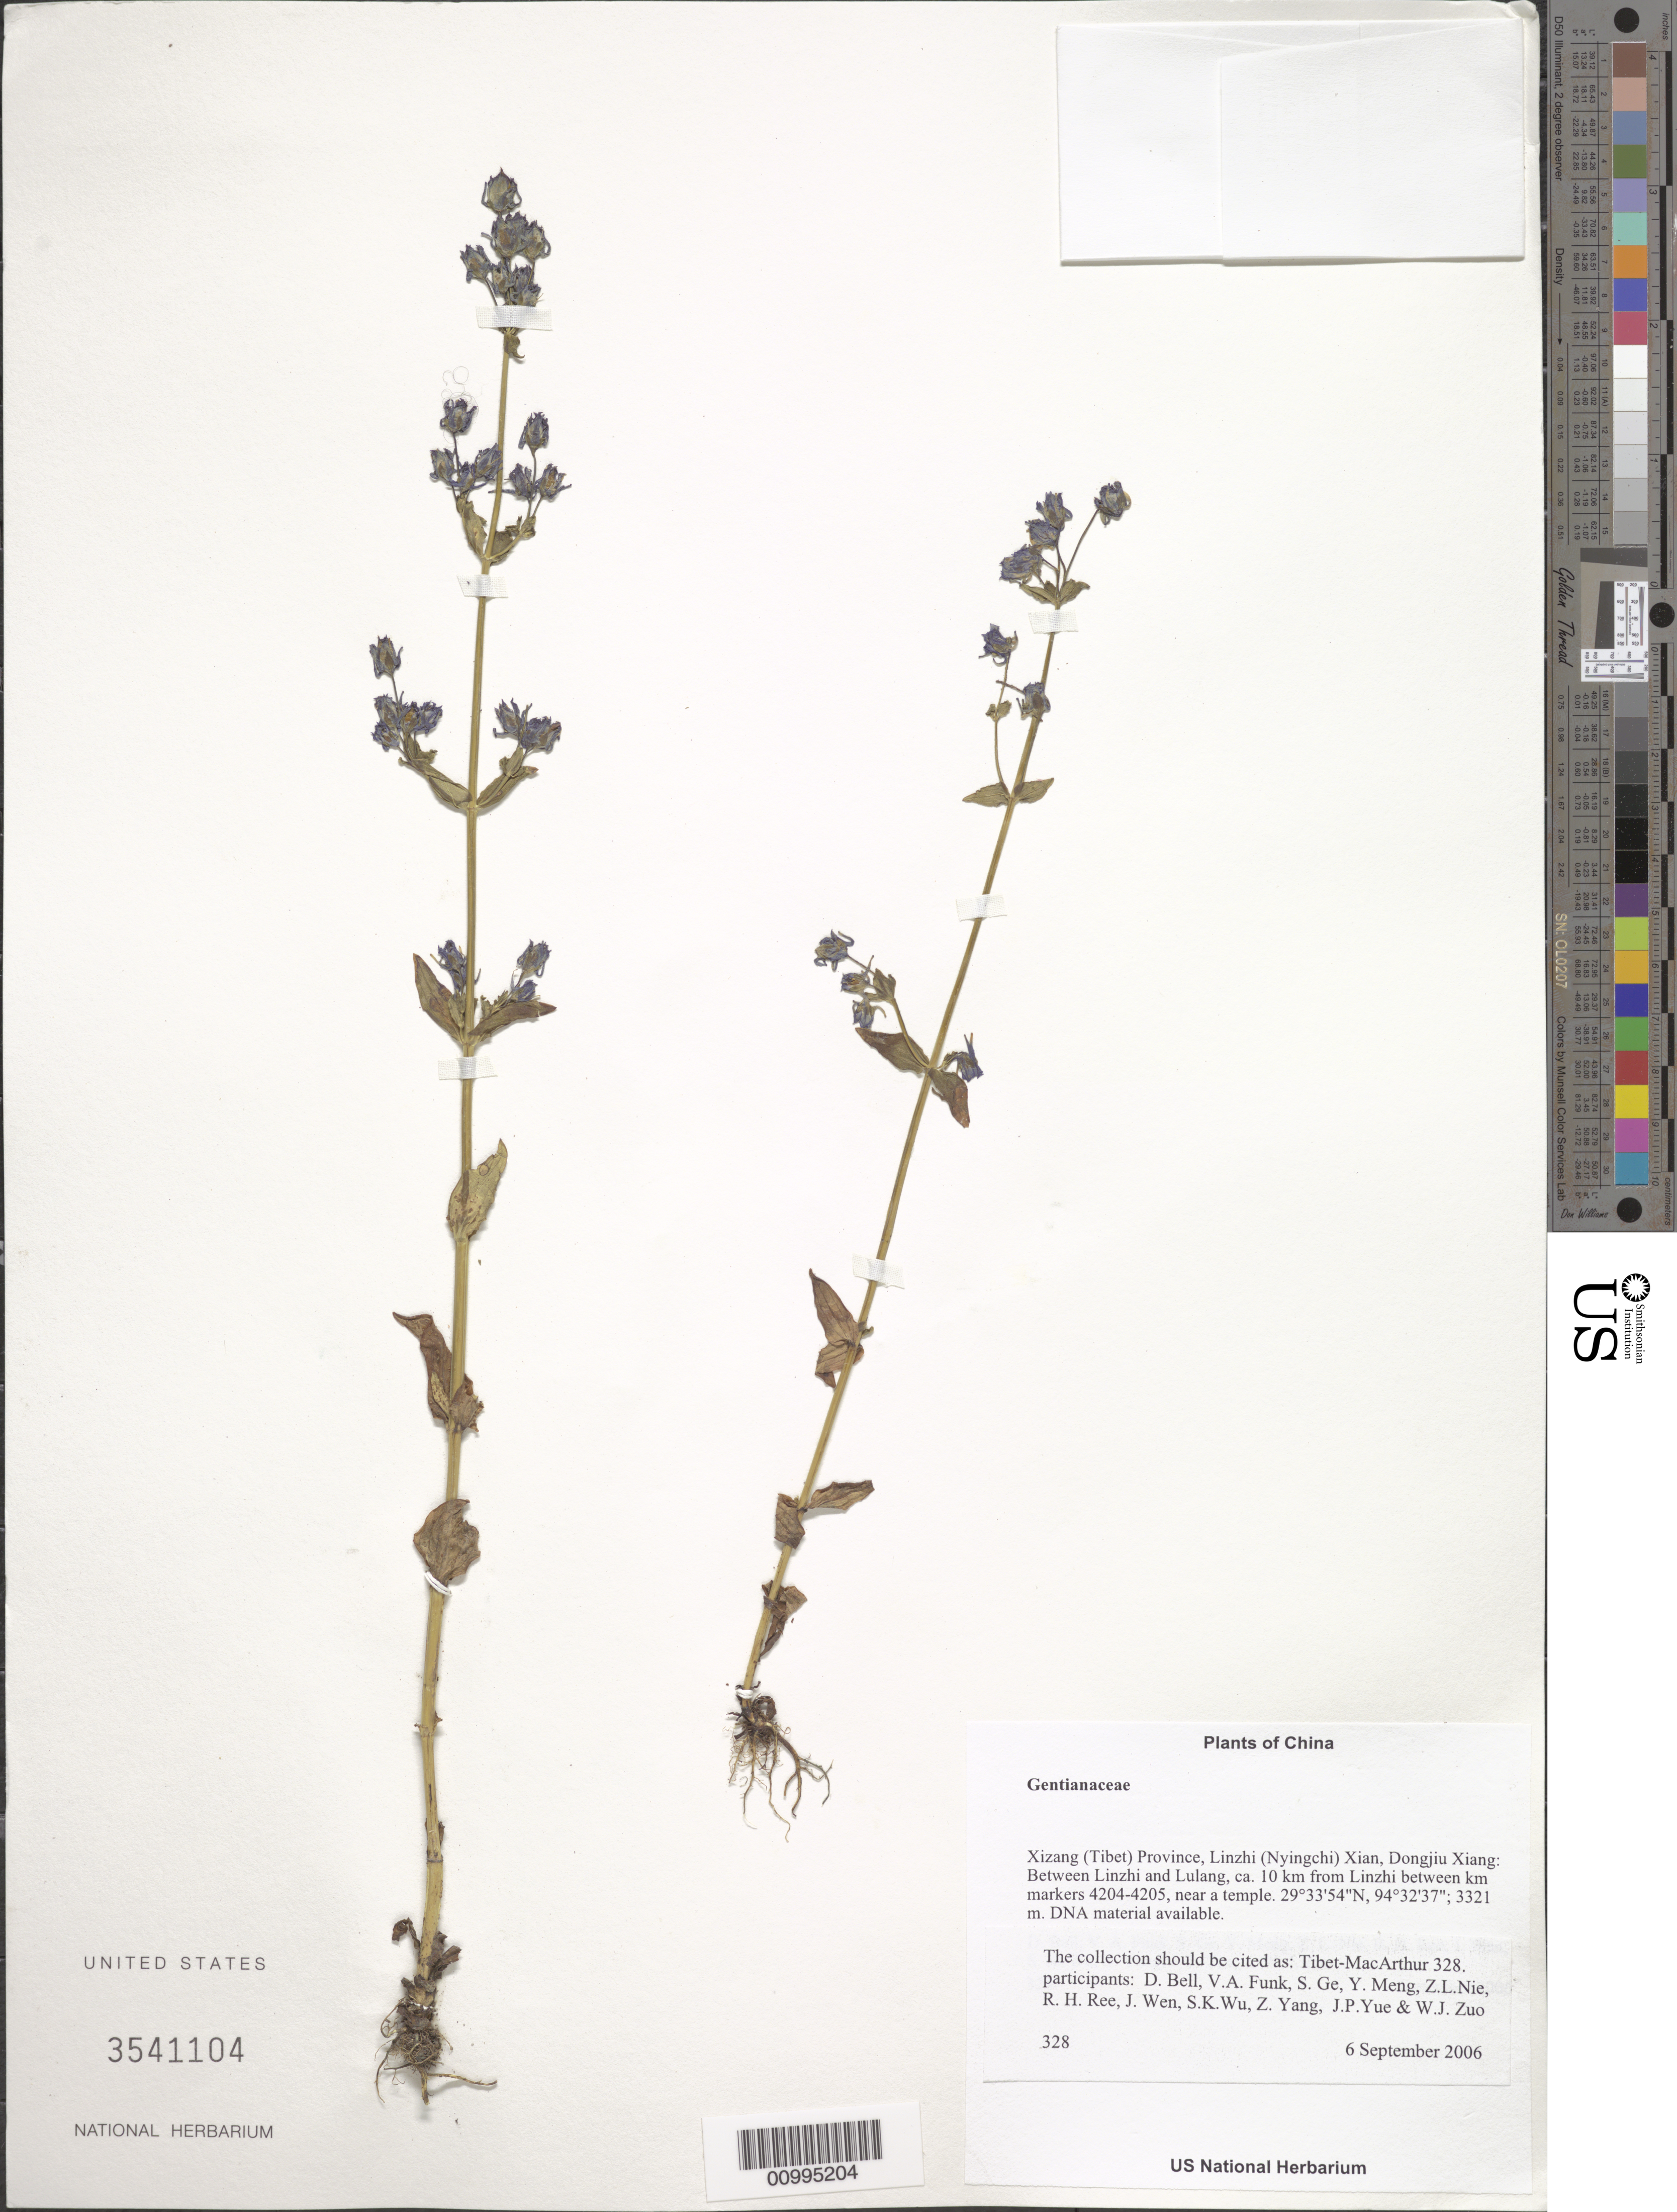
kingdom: Plantae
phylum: Tracheophyta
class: Magnoliopsida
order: Gentianales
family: Gentianaceae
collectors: Tibet-MacArthur, D. A. Bell, V. Funk, S. Ge, Y. Meng, Z. Nie, R. Ree, J. Wen, S. K. Wu, Z. Yang, J. Yue & W. Zuo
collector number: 328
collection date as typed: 06 Sep 2006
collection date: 2006-09-06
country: China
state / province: Xizang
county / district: Linzhi (Nyingchi) Xian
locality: Dongjiu Xiang. Between Linzhi and Lulang, ca. 10 km from Linzhi between km markers 4204-4205, near a temple.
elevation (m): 3321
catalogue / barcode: US 3541104